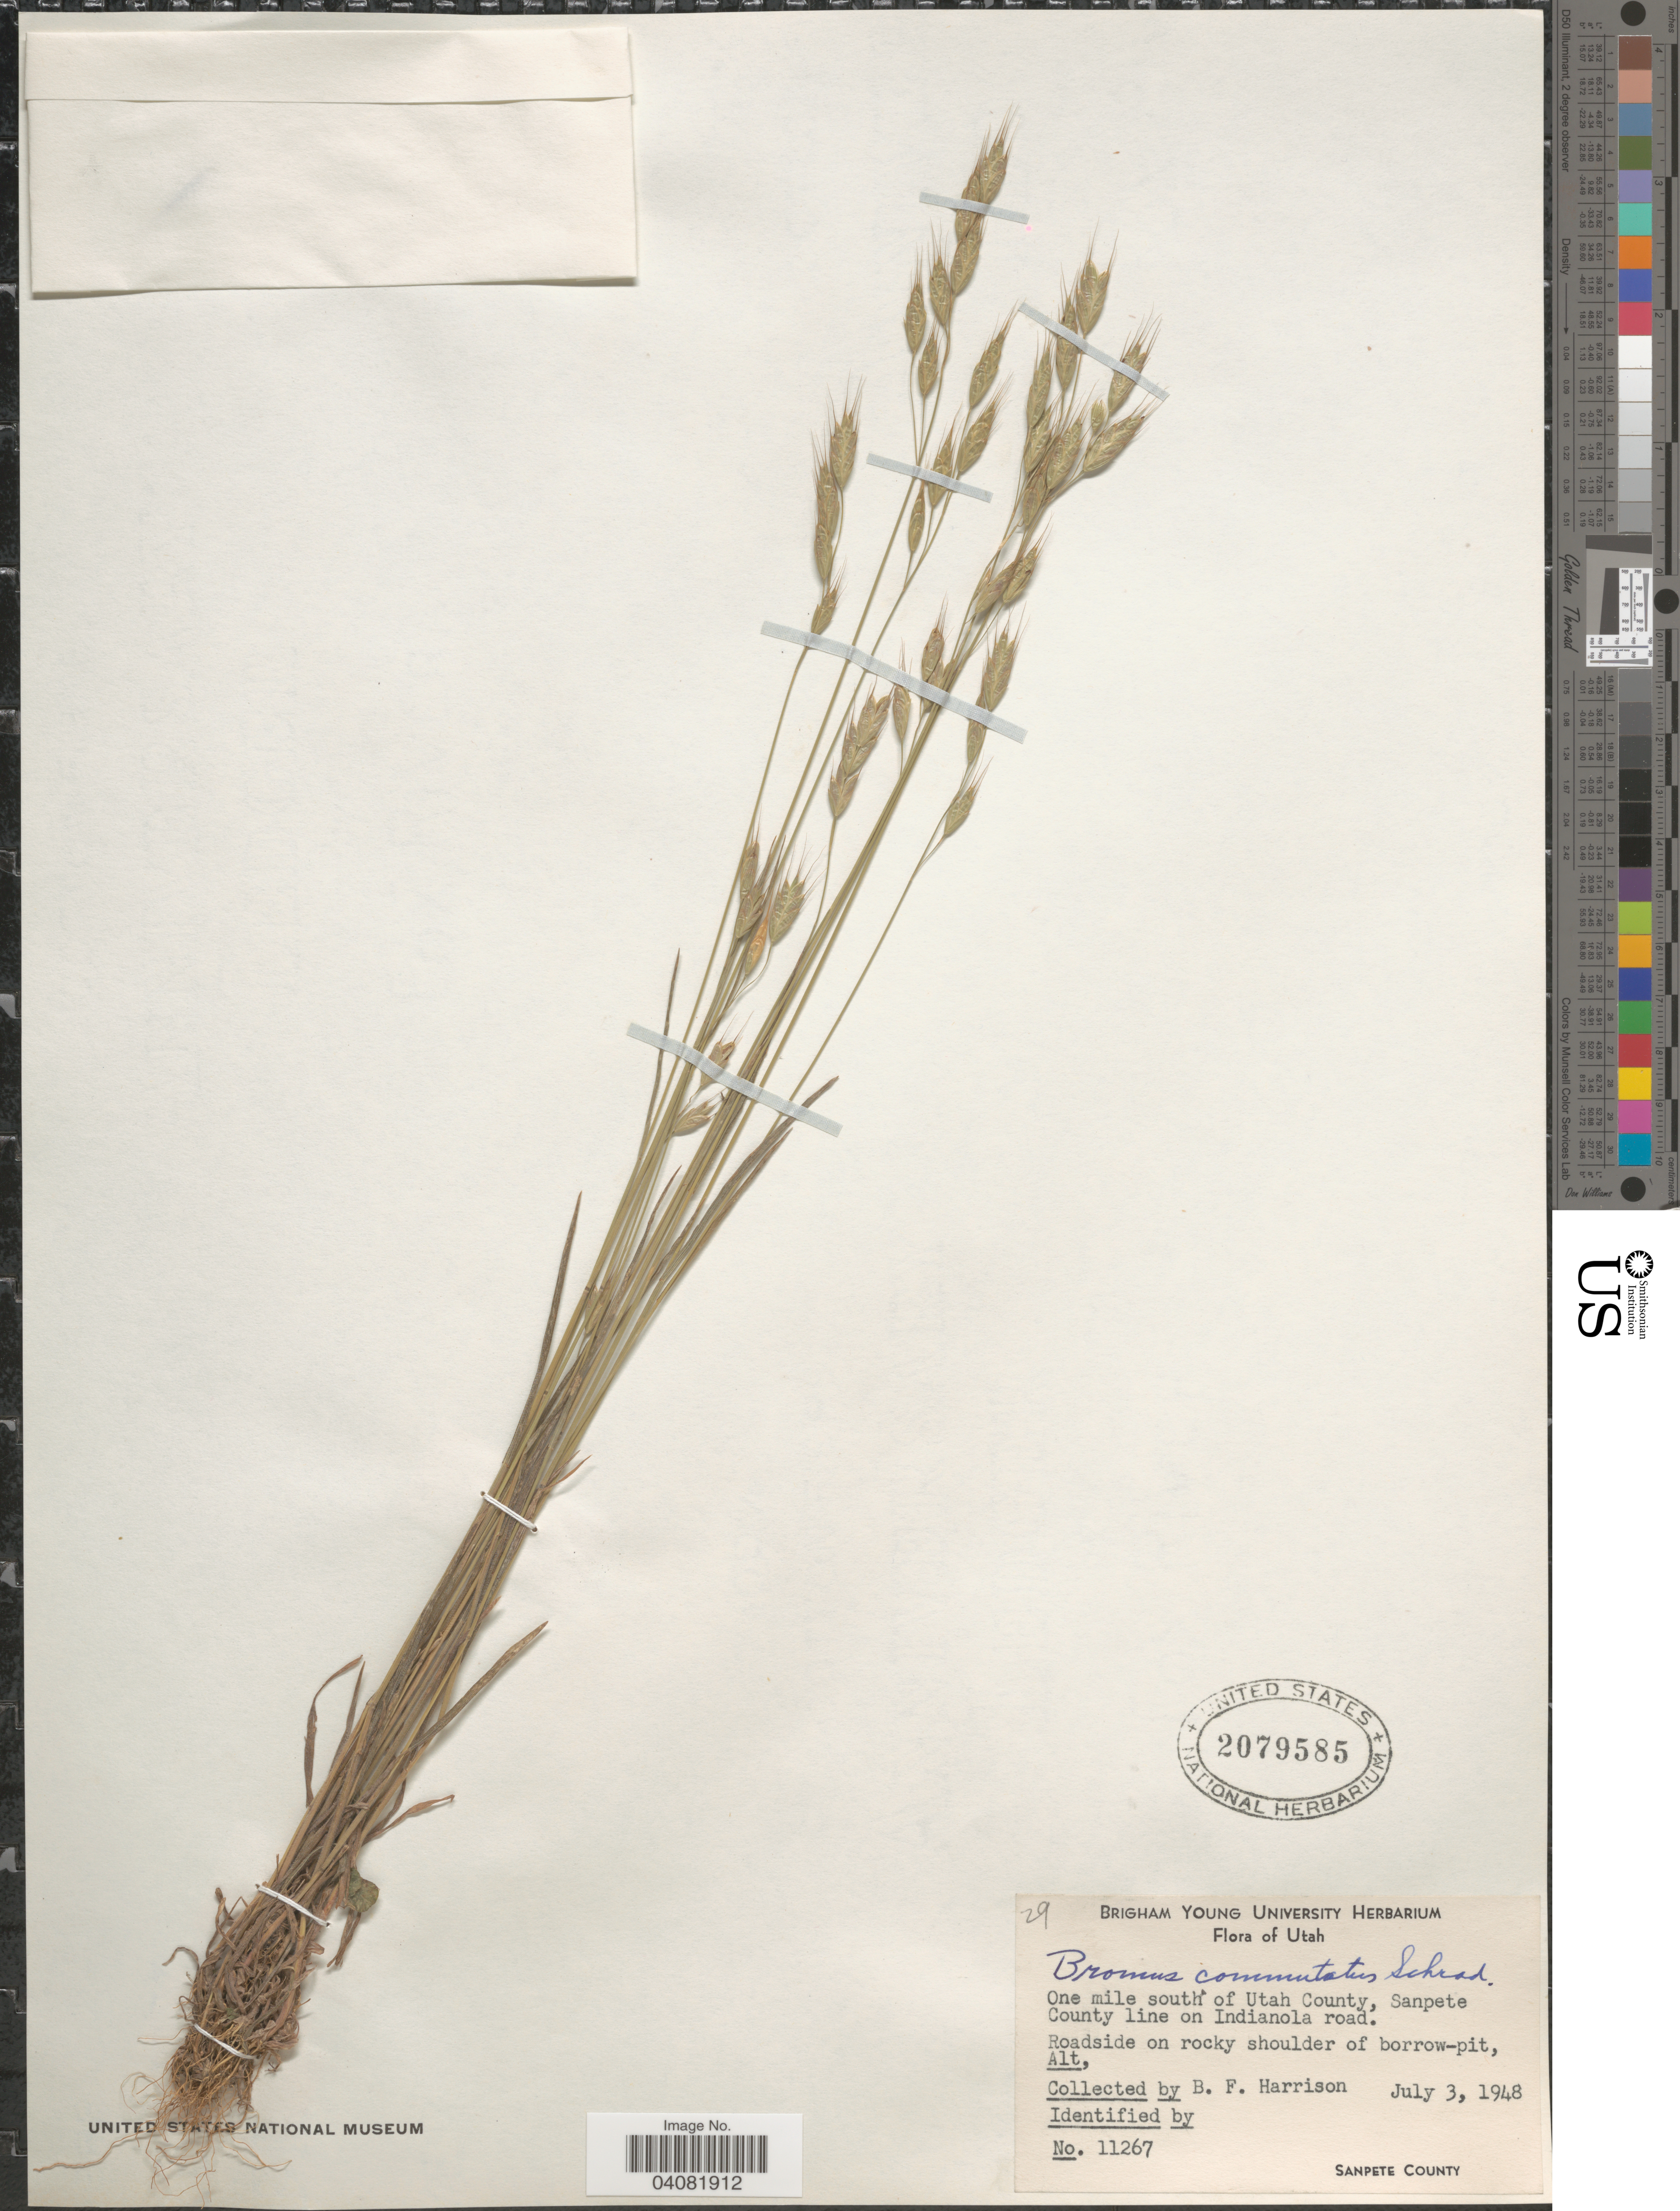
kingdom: Plantae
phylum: Tracheophyta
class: Liliopsida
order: Poales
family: Poaceae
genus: Bromus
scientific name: Bromus commutatus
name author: Schrad.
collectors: B. F. Harrison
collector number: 11267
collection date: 1948-07-03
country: United States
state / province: Utah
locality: One mile south of Utah County, Sanpete County line on Indianola road. Roadside on rocky shoulder of borrow-pit. Sanpete County.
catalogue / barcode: US 2079585